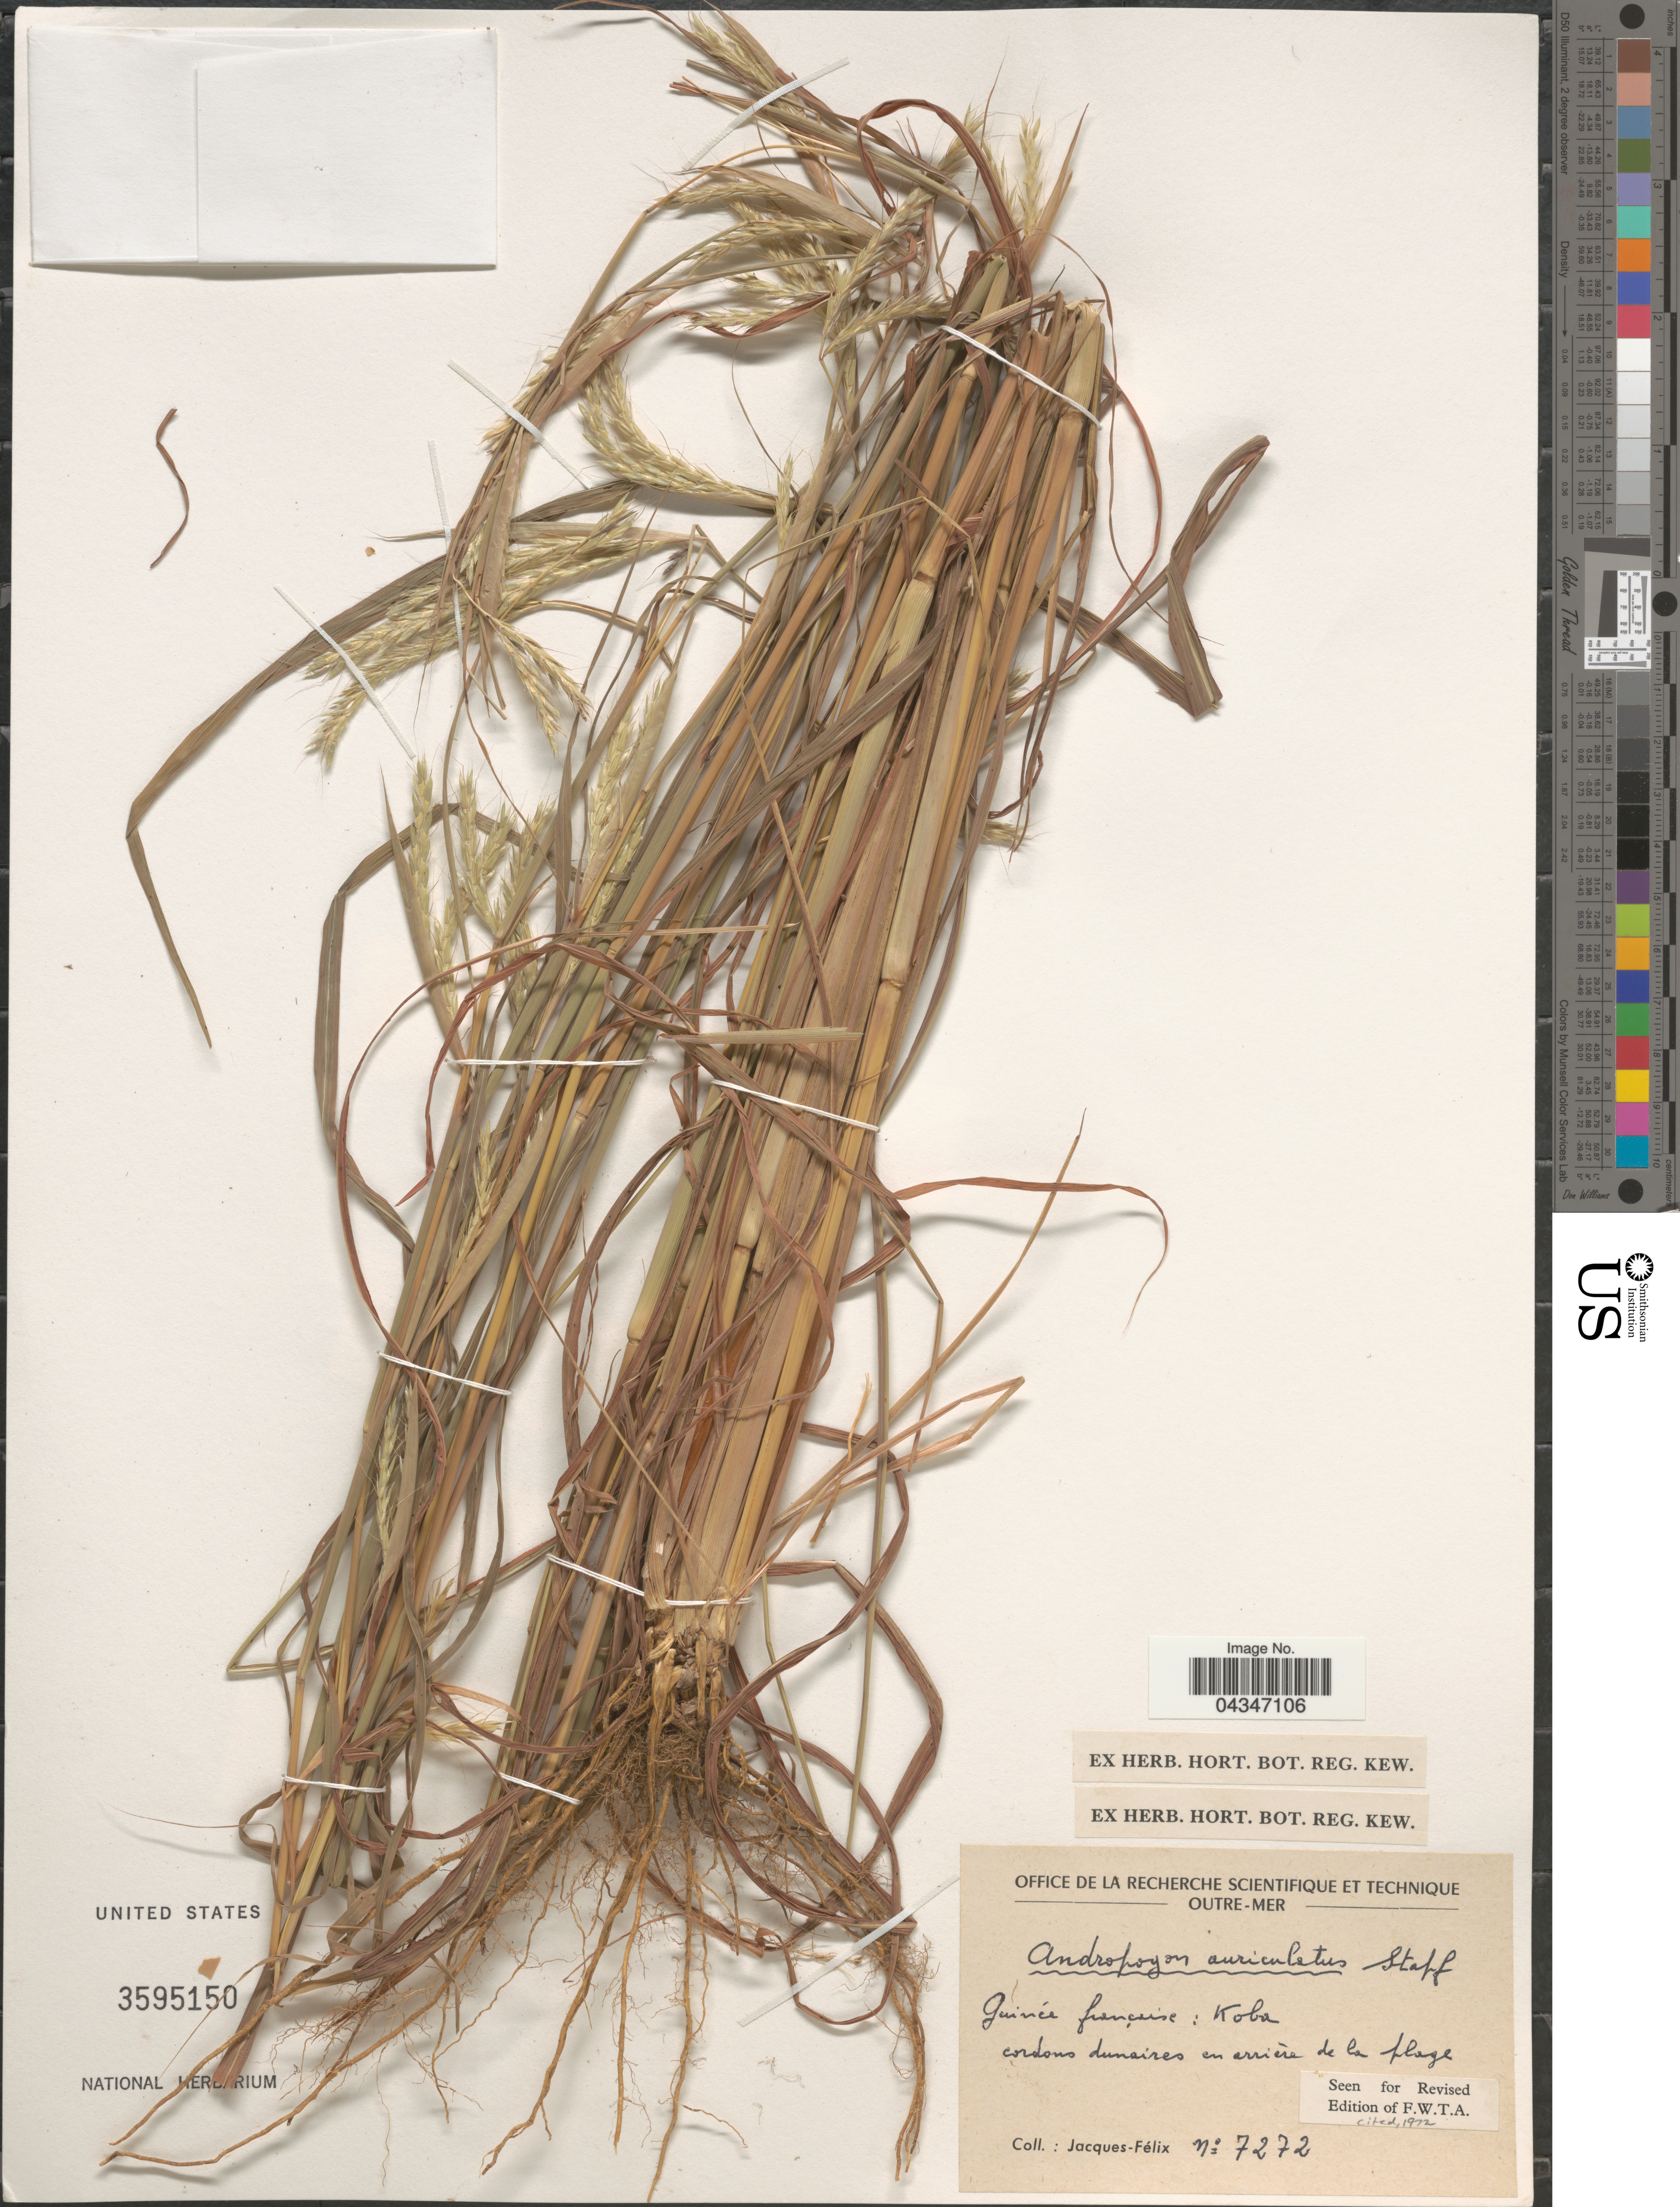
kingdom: Plantae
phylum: Tracheophyta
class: Liliopsida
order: Poales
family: Poaceae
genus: Andropogon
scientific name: Andropogon auriculatus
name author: Stapf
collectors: Jacques-Félix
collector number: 7272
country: French Guiana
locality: Guinée française: Koba.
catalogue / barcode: US 3595150